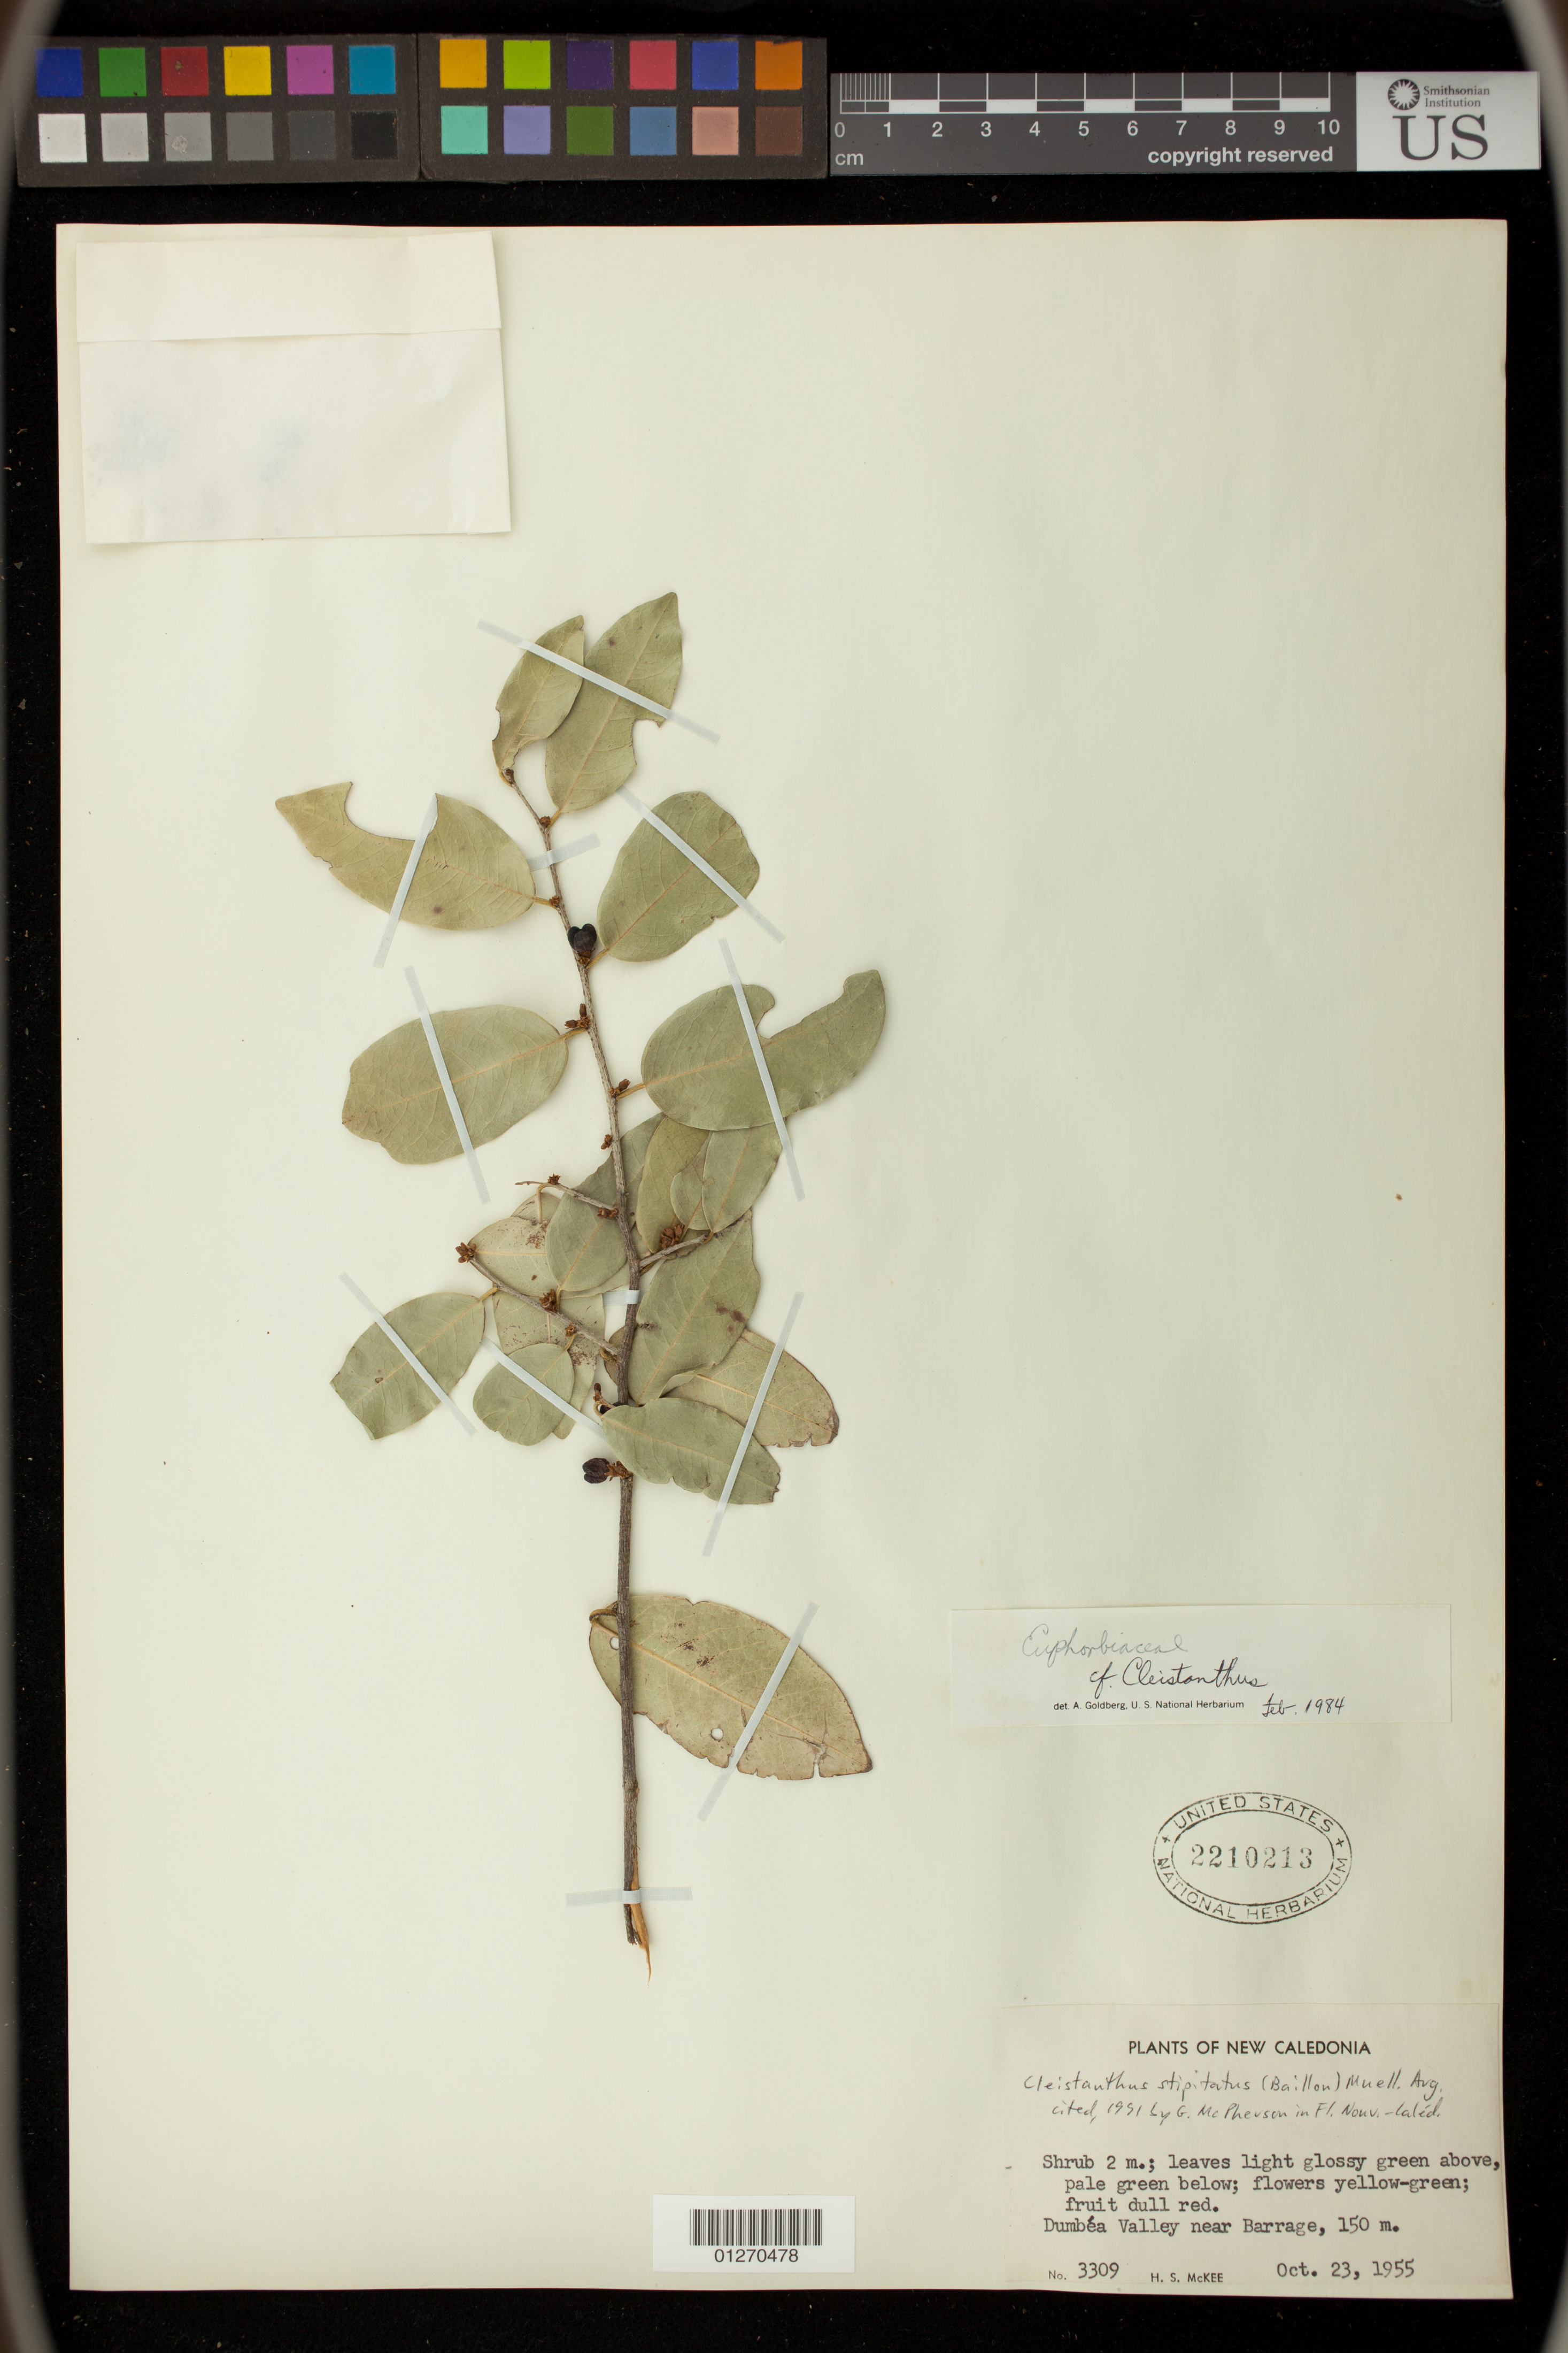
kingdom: Plantae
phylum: Tracheophyta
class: Magnoliopsida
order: Malpighiales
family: Phyllanthaceae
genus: Cleistanthus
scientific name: Cleistanthus stipitatus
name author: (Baill.) Müll. Arg.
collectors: H. S. McKee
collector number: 3309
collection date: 1955-10-23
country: New Caledonia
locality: Dumbea Valley near Barrage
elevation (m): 150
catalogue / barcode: US 2210213